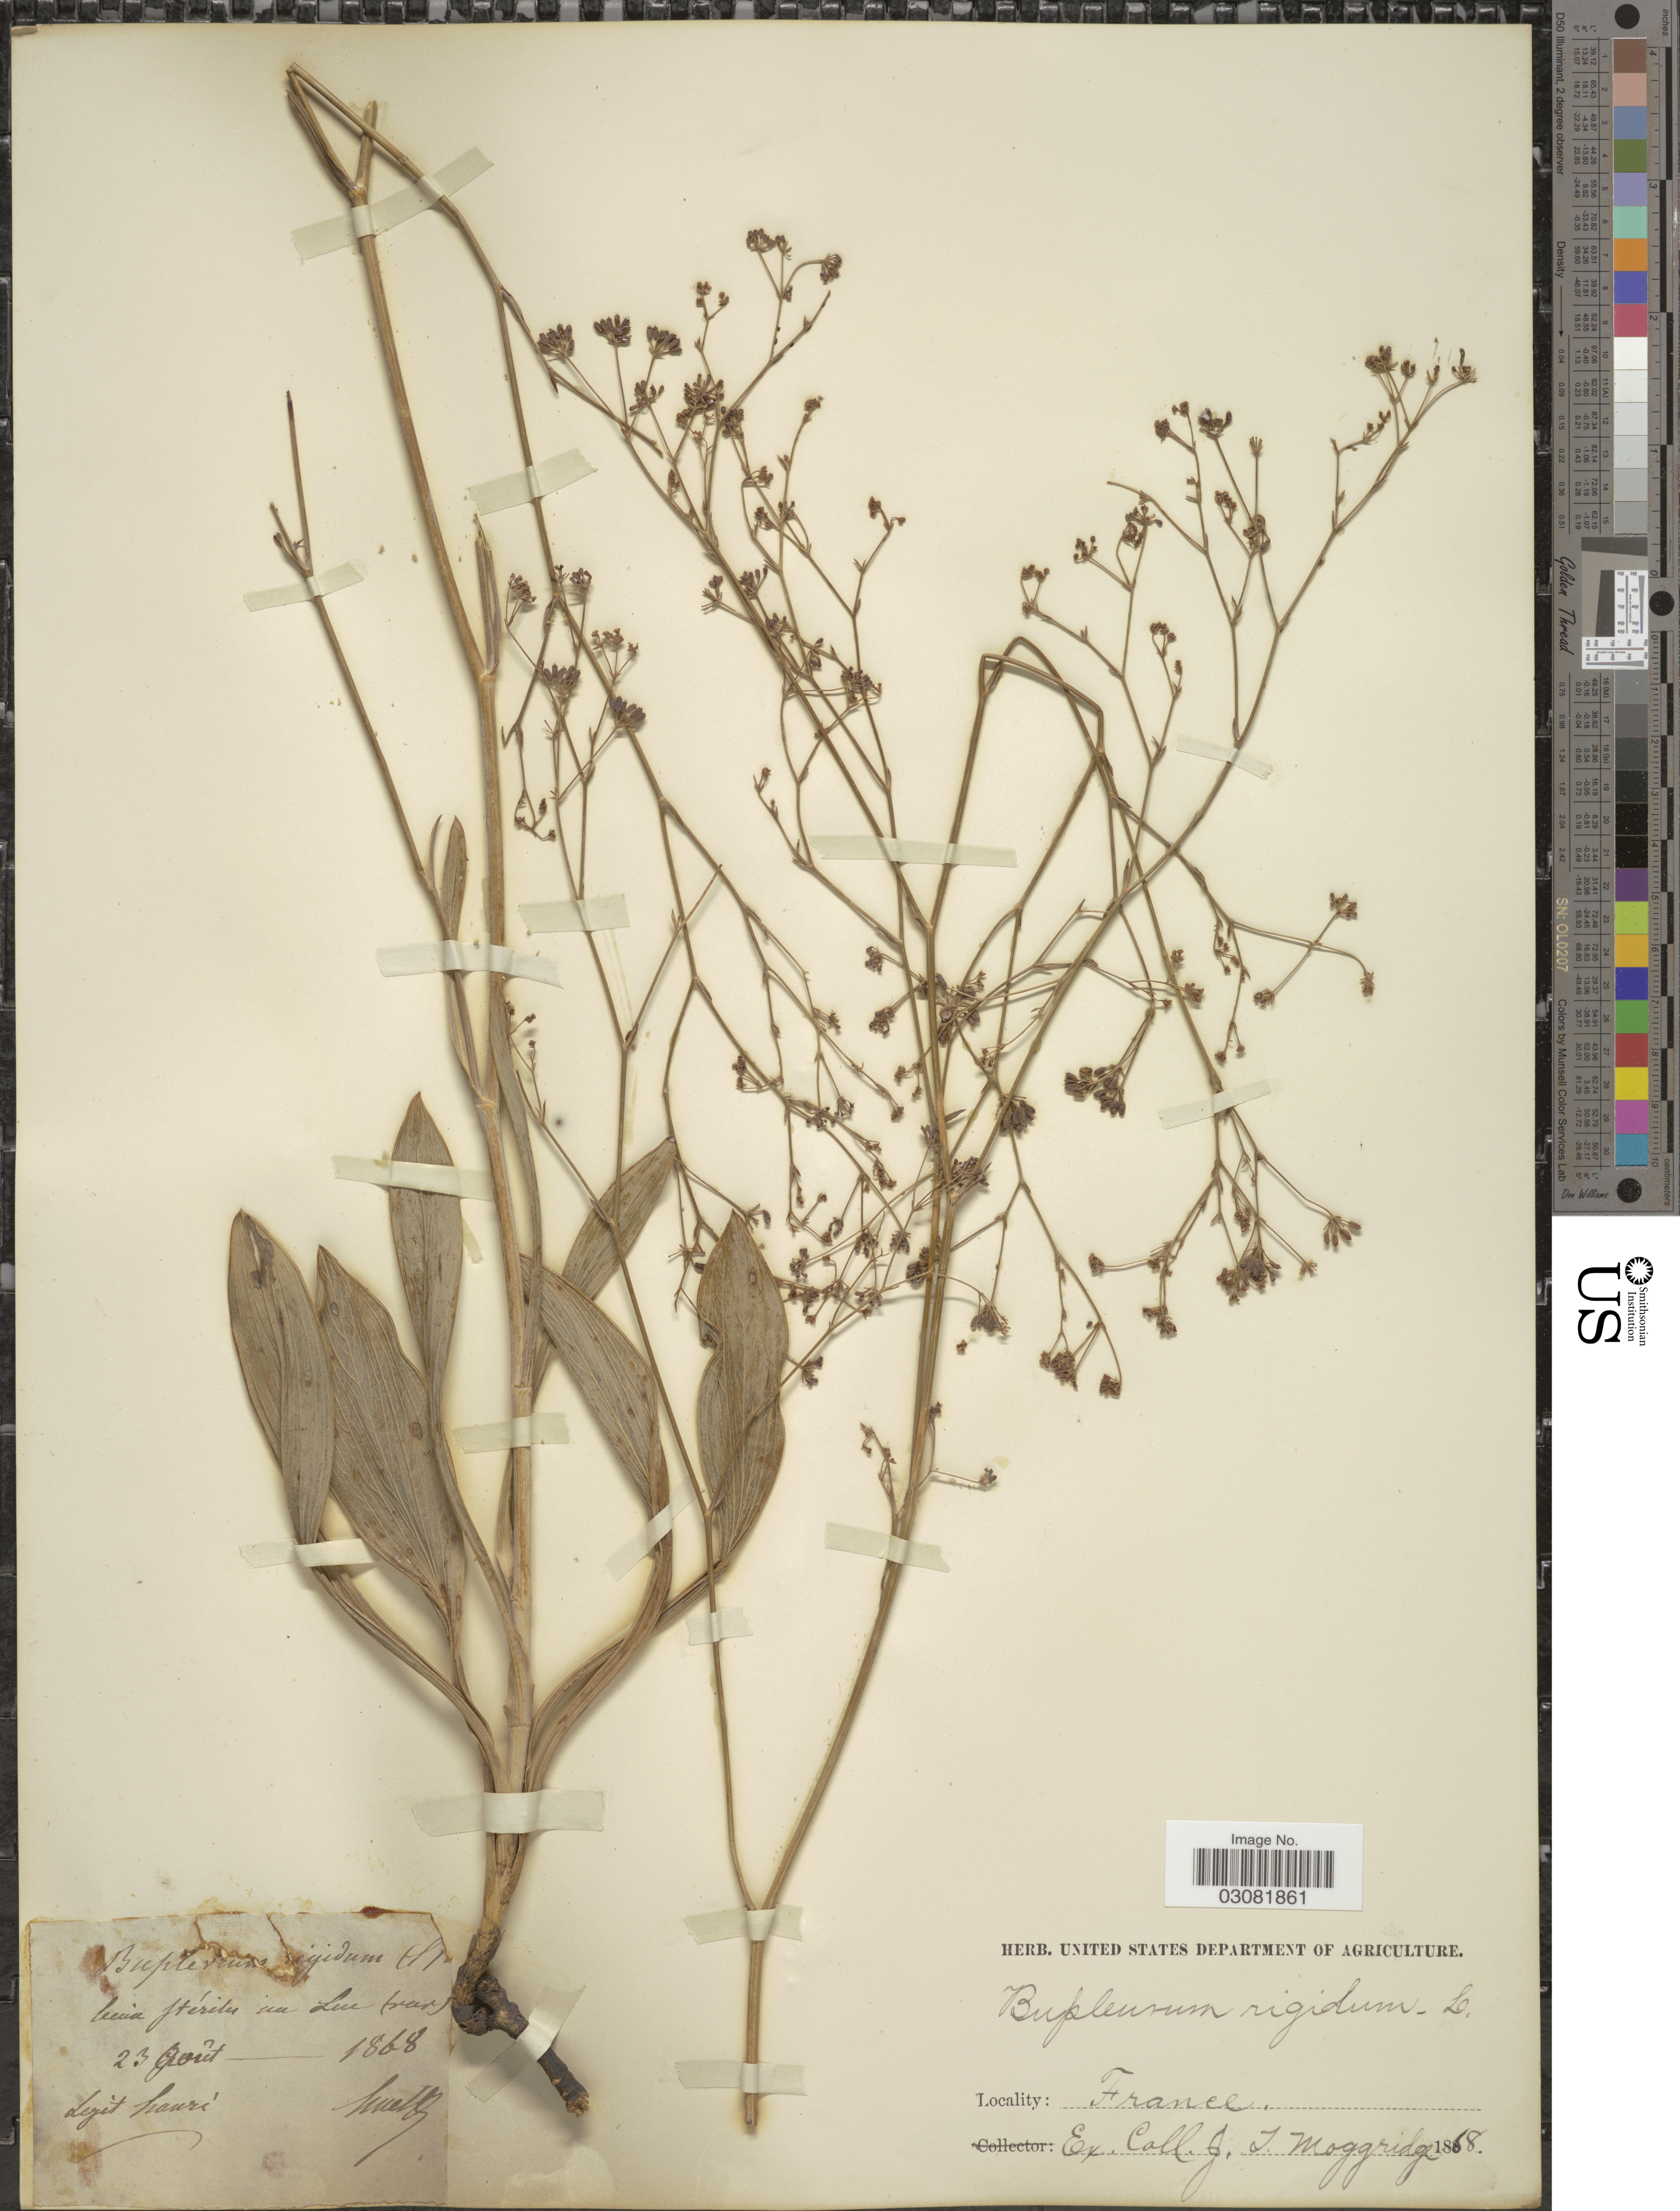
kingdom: Plantae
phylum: Tracheophyta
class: Magnoliopsida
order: Apiales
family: Apiaceae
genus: Bupleurum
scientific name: Bupleurum rigidum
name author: L.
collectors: Lauri & J. T. Moggridge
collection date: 1868-08-23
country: France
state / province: Provence-Alpes-Côte d'Azur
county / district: Var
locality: Lieux Stériles au Luc (Var).